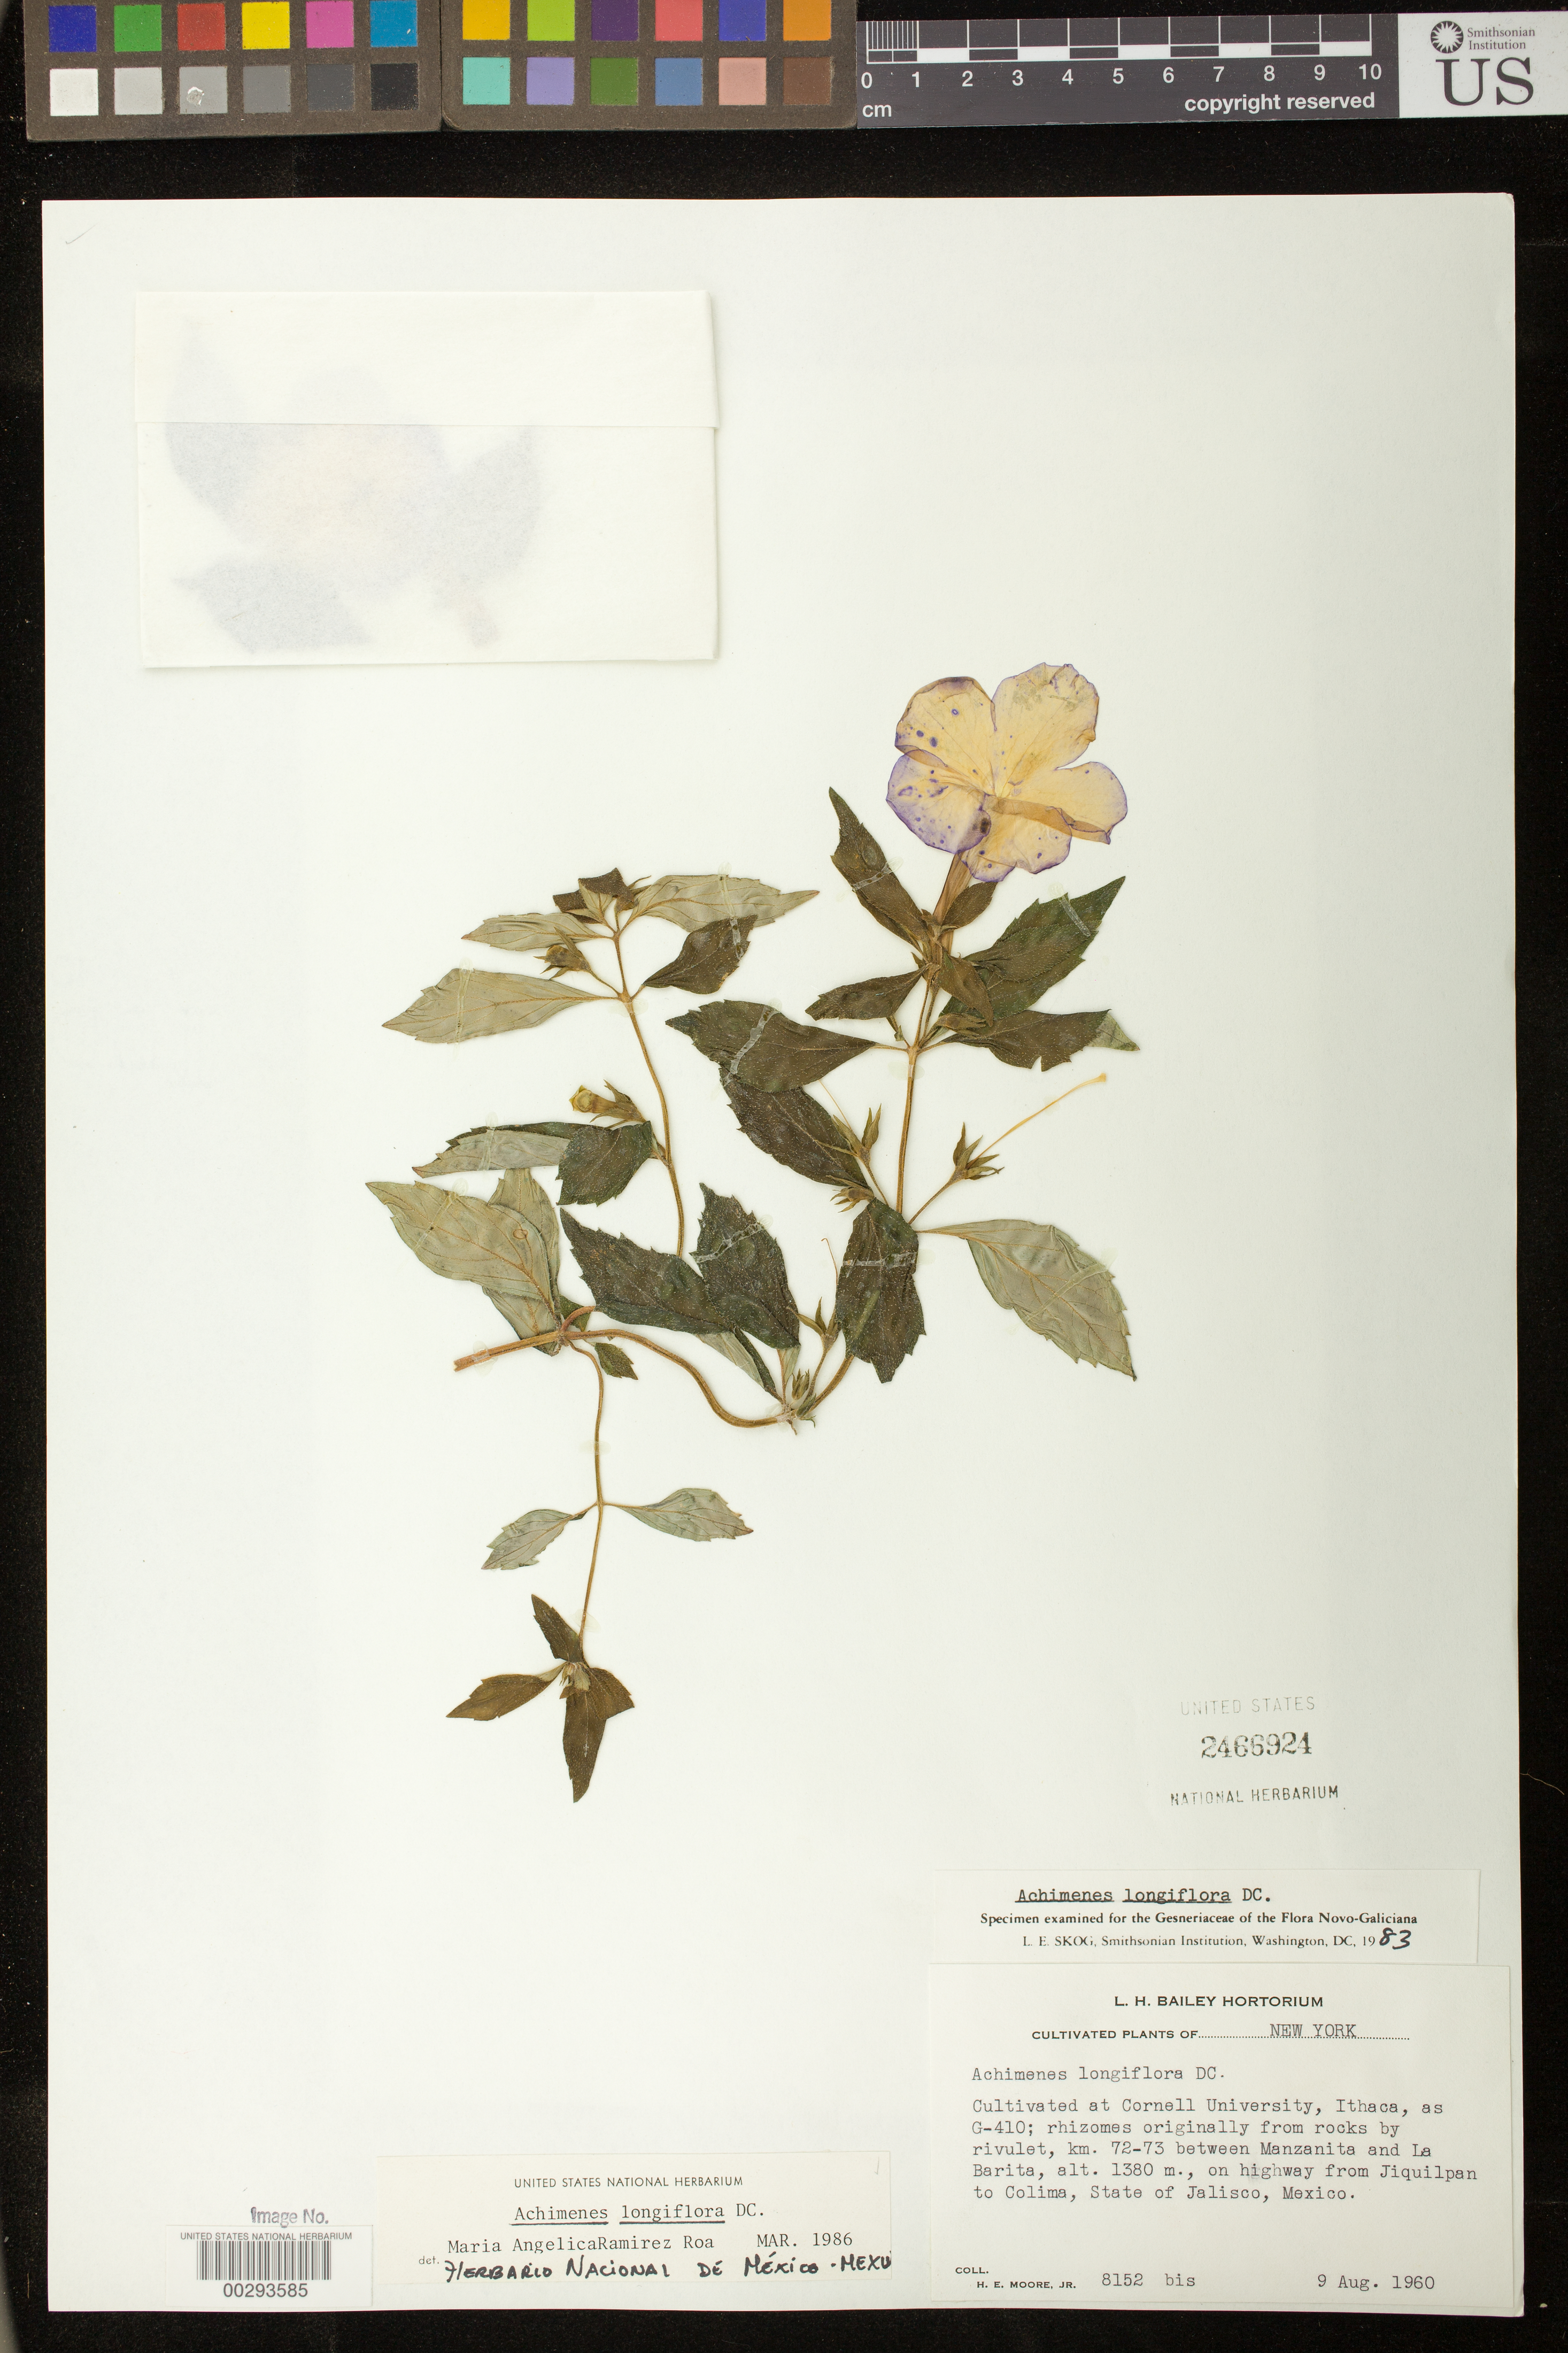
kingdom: Plantae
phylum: Tracheophyta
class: Magnoliopsida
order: Lamiales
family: Gesneriaceae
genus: Achimenes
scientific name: Achimenes longiflora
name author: DC.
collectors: H. E. Moore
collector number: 8152 bis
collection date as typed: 09 Aug 1960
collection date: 1960-08-09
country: Mexico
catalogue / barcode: US 2466924